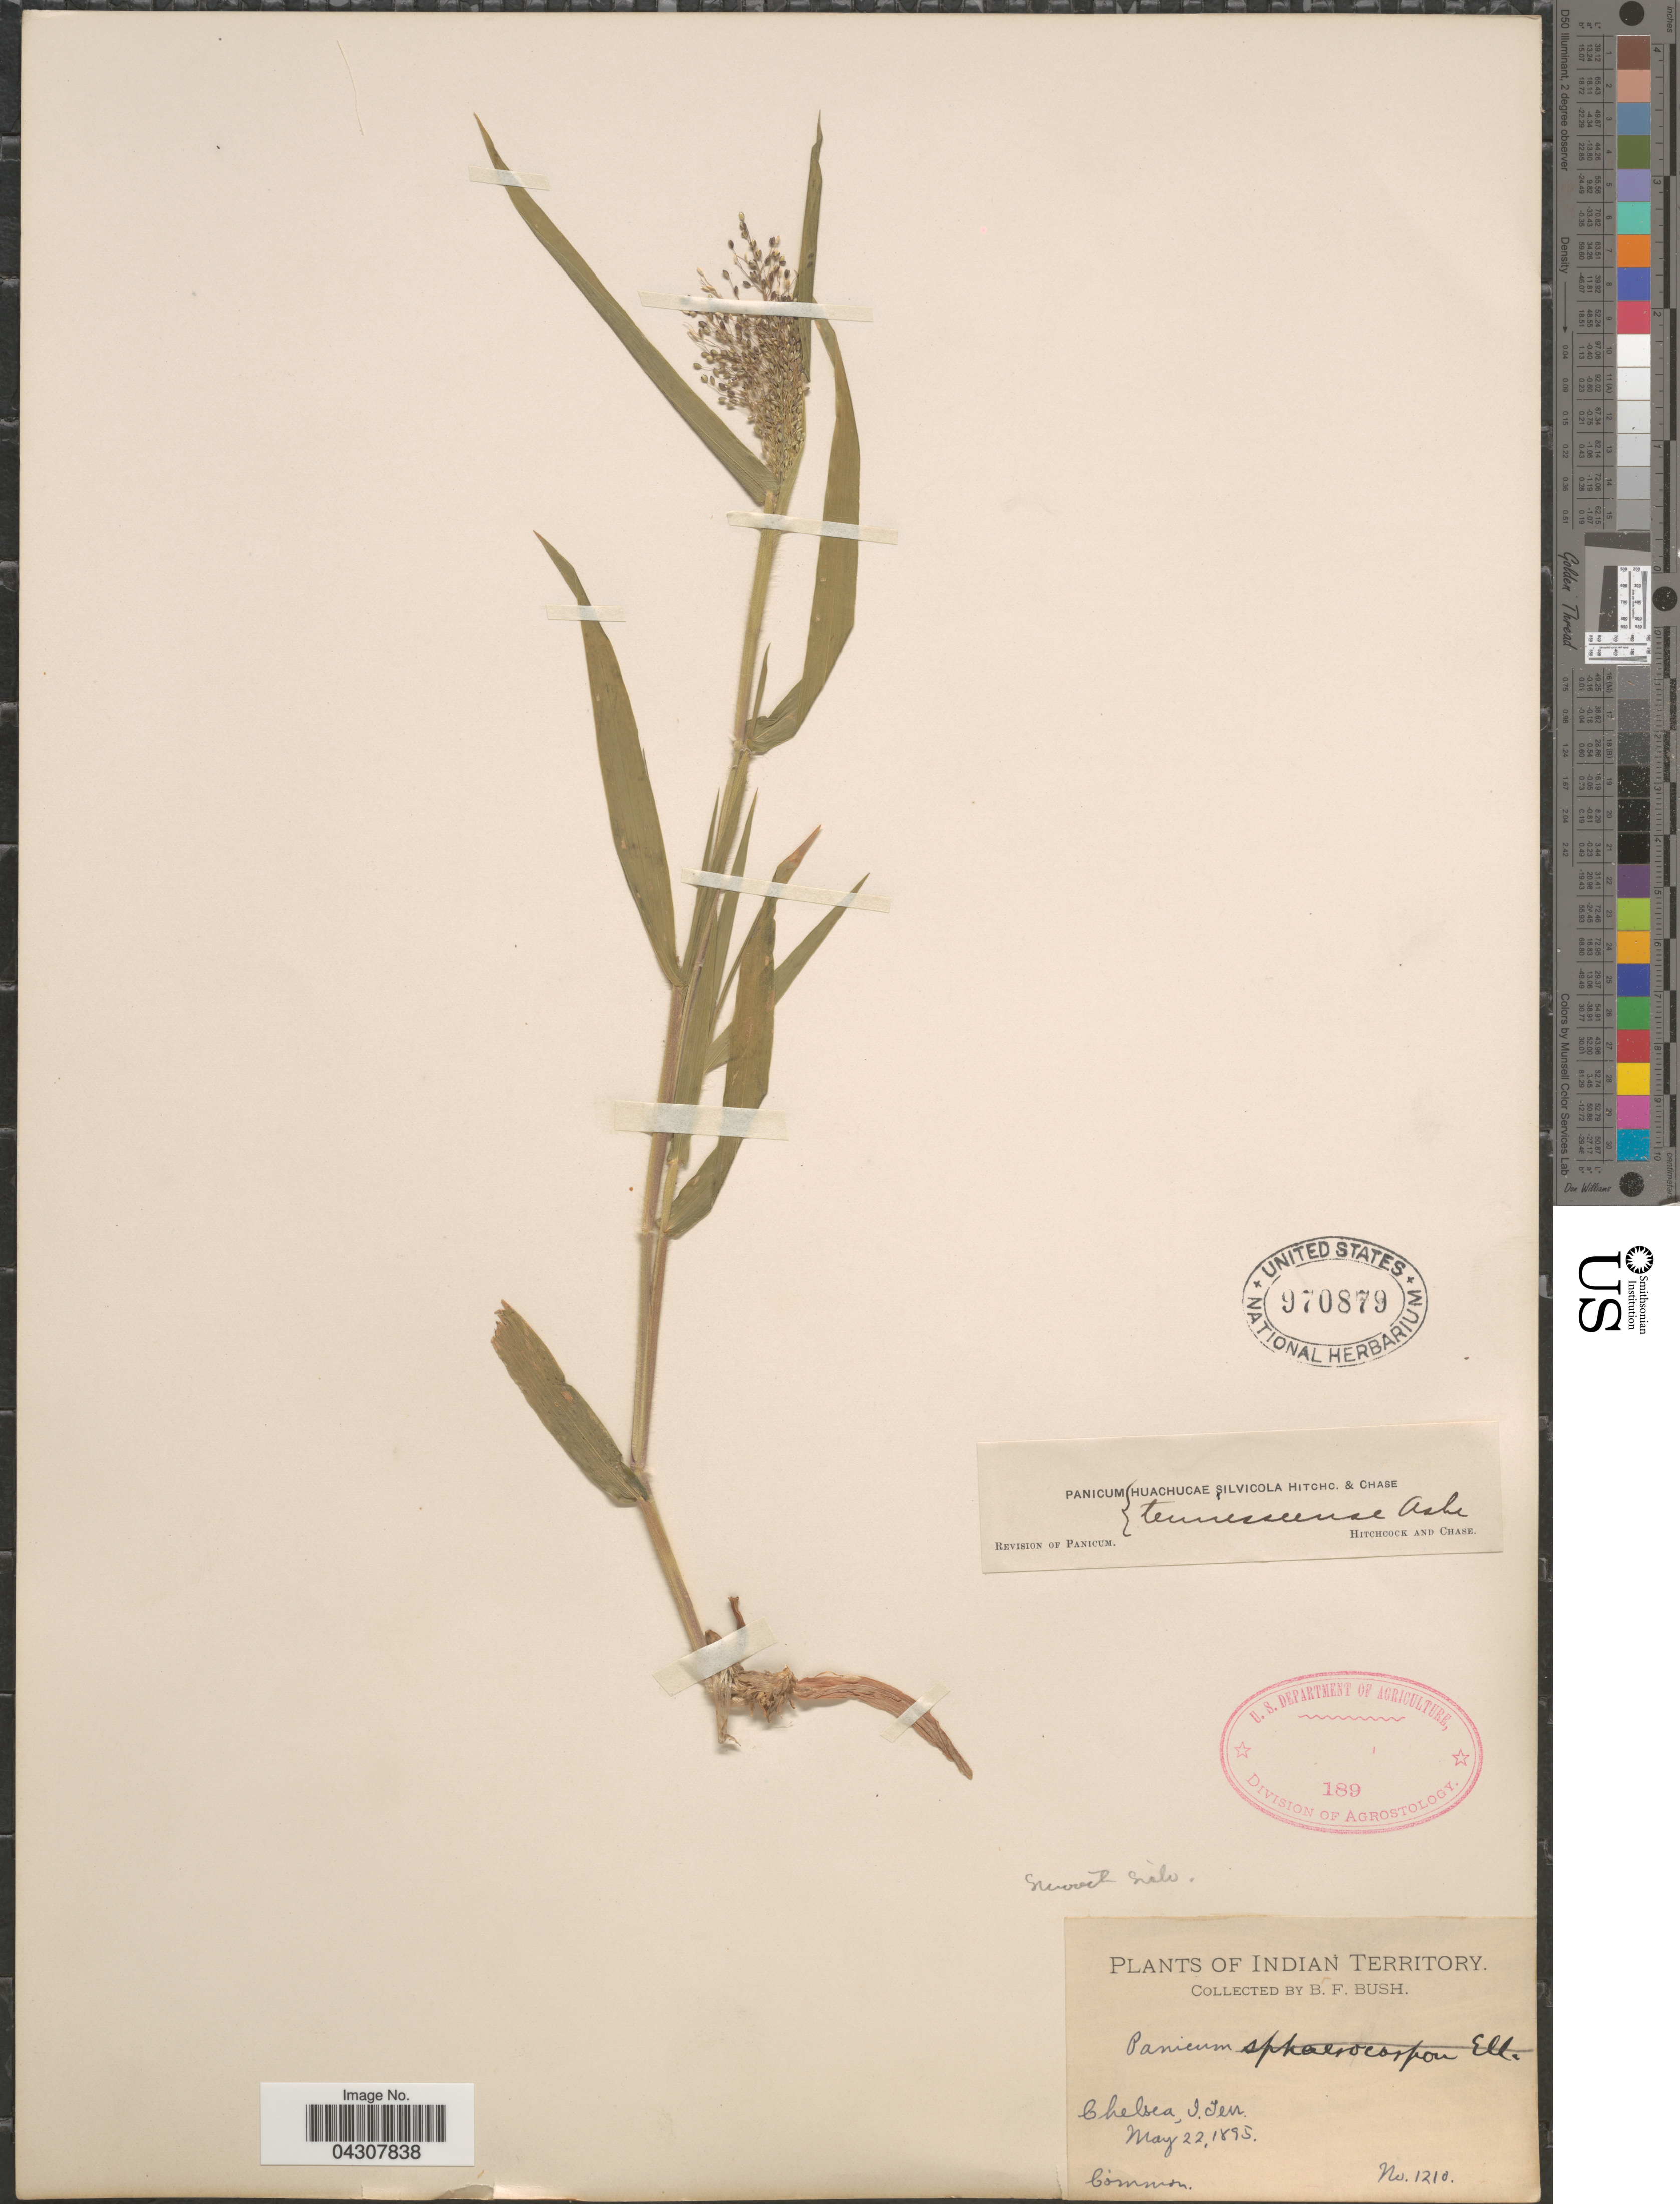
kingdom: Plantae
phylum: Tracheophyta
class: Liliopsida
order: Poales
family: Poaceae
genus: Dichanthelium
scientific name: Dichanthelium acuminatum var. acuminatum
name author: (Sw.) Gould & C.A. Clark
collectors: B. F. Bush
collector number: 1210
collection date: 1895-05-22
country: United States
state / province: Oklahoma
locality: Indian Territory. Chelsea.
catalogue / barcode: US 970879